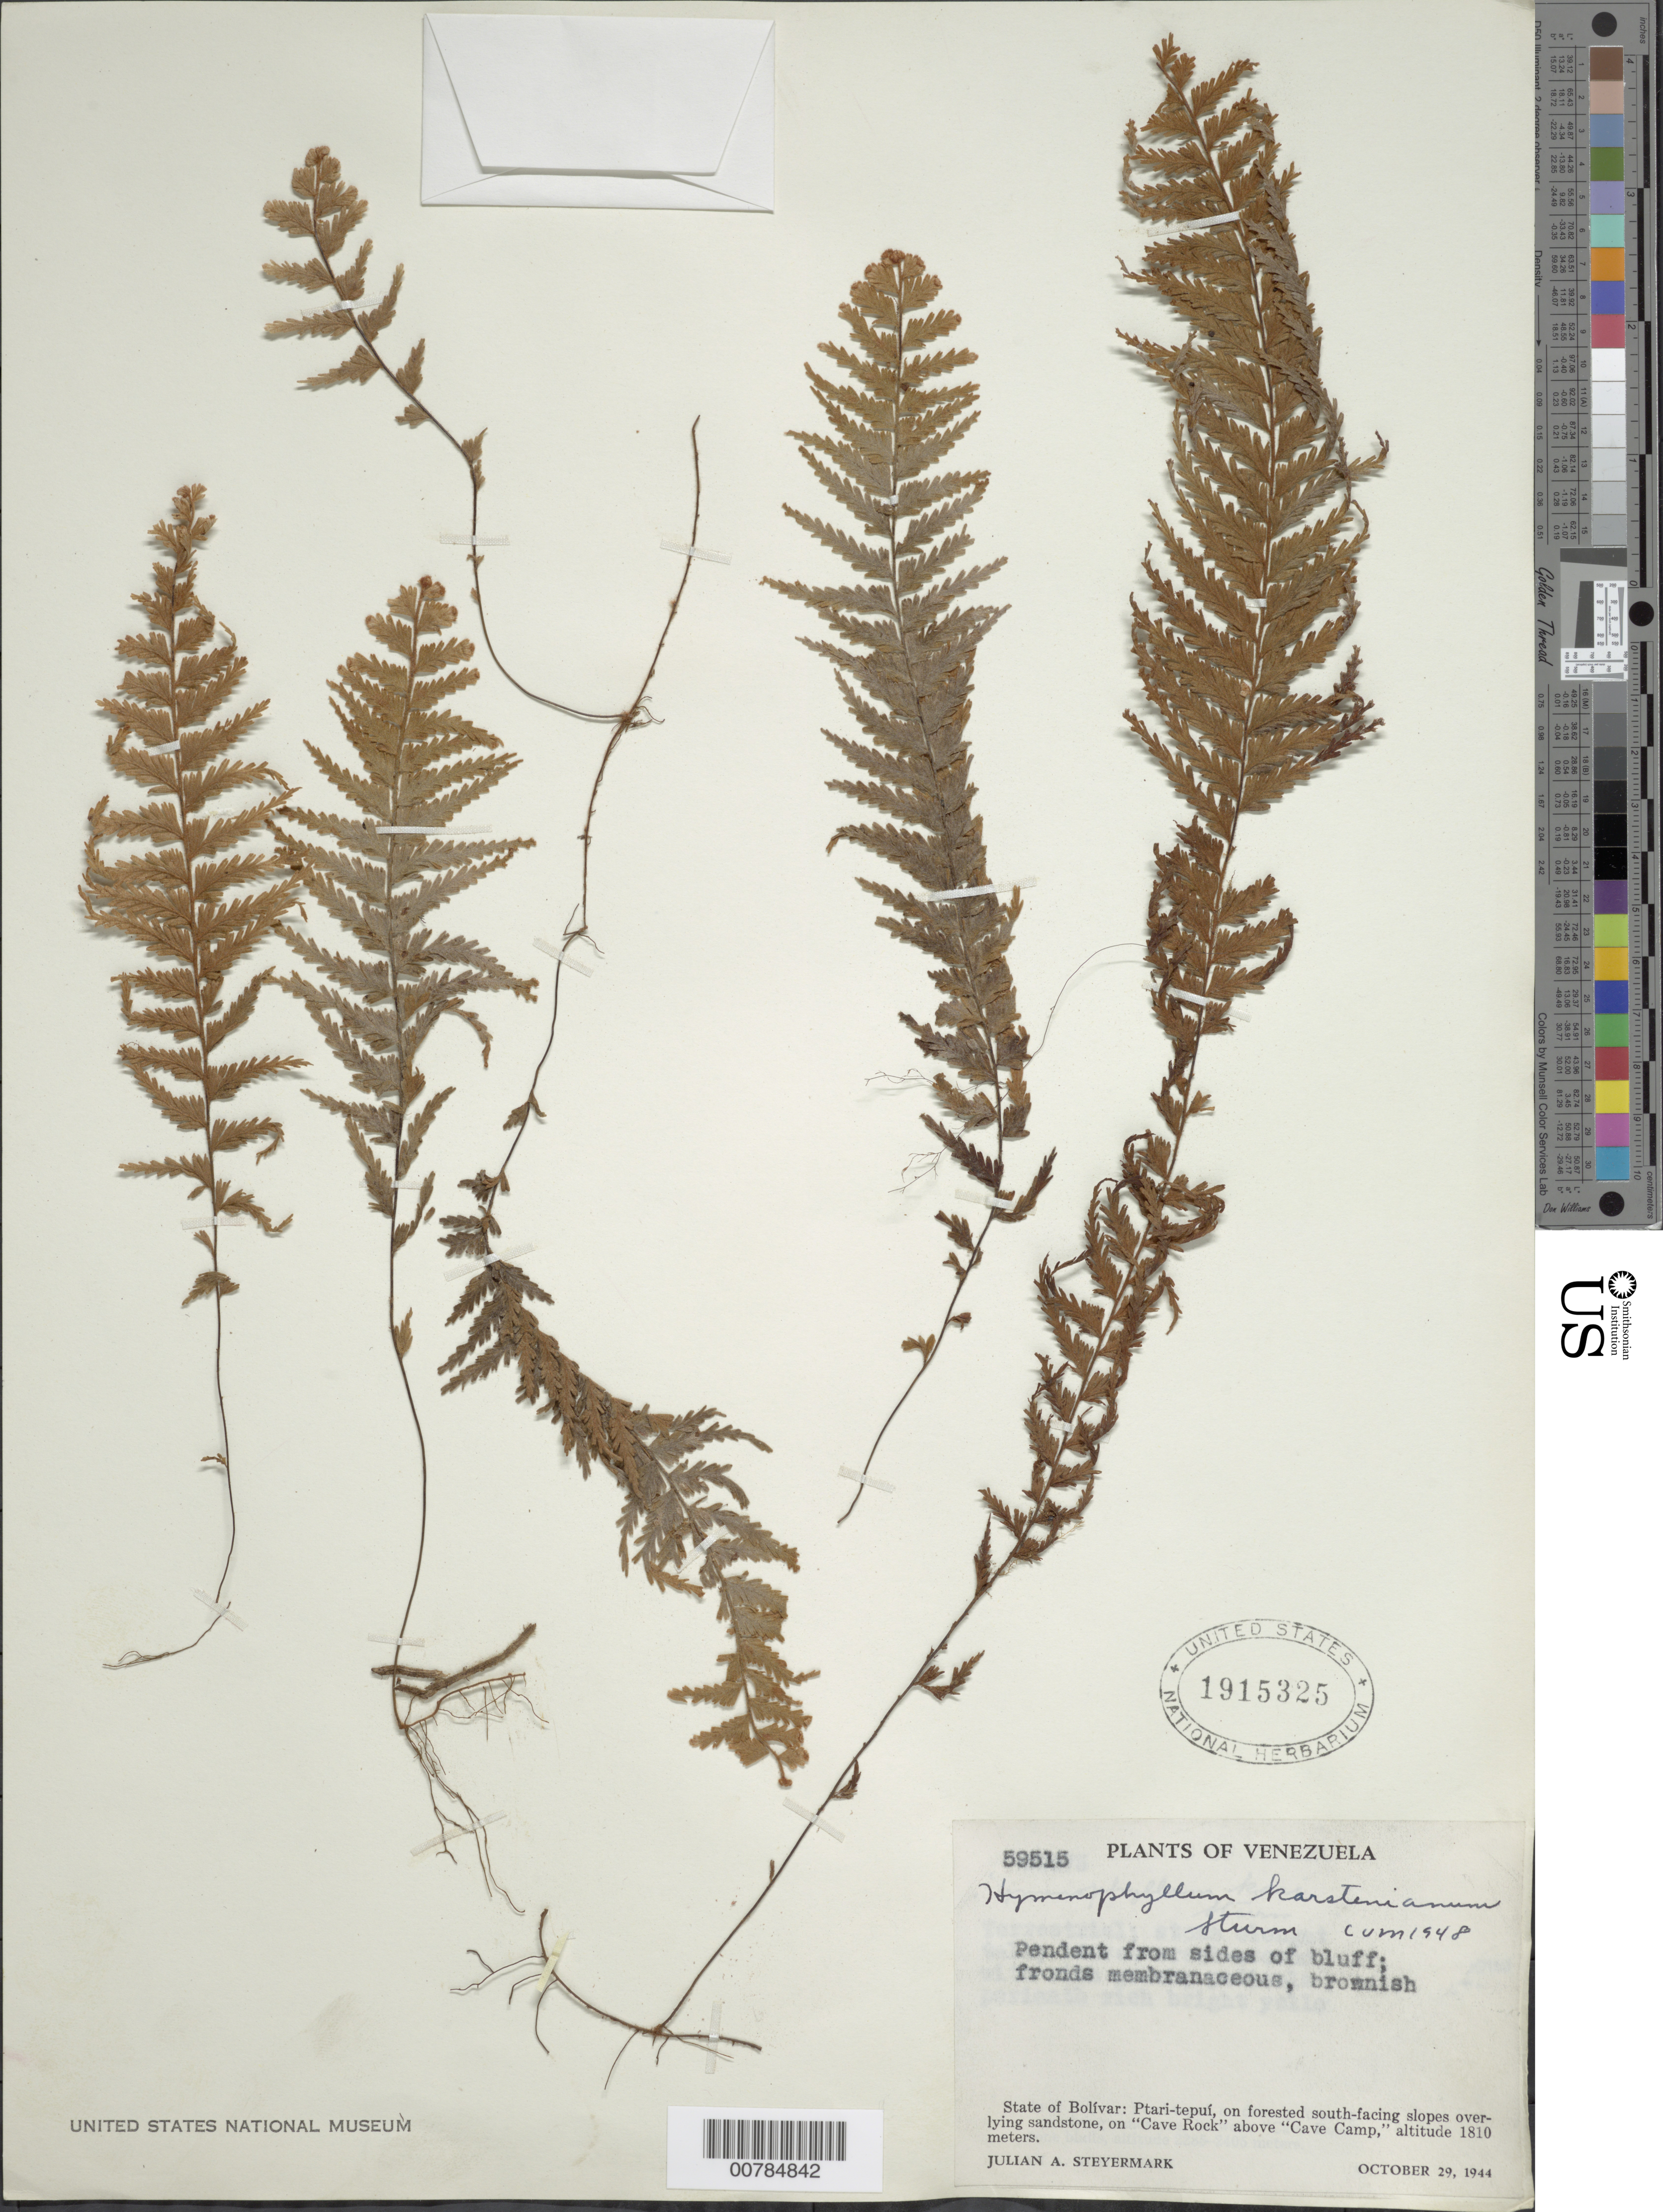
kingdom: Plantae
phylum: Tracheophyta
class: Polypodiopsida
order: Hymenophyllales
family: Hymenophyllaceae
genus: Hymenophyllum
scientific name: Hymenophyllum karstenianum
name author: J.W. Sturm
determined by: Morton, C. V.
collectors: J. Steyermark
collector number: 59515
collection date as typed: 29-Oct-44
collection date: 1944-10-29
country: Venezuela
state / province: Bolívar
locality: Ptari-tepuí, "Cave Rock" above "Cave Camp"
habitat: Forested south-facing slopes overlying sandstone; sides of bluffs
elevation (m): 1810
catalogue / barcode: US 1915325